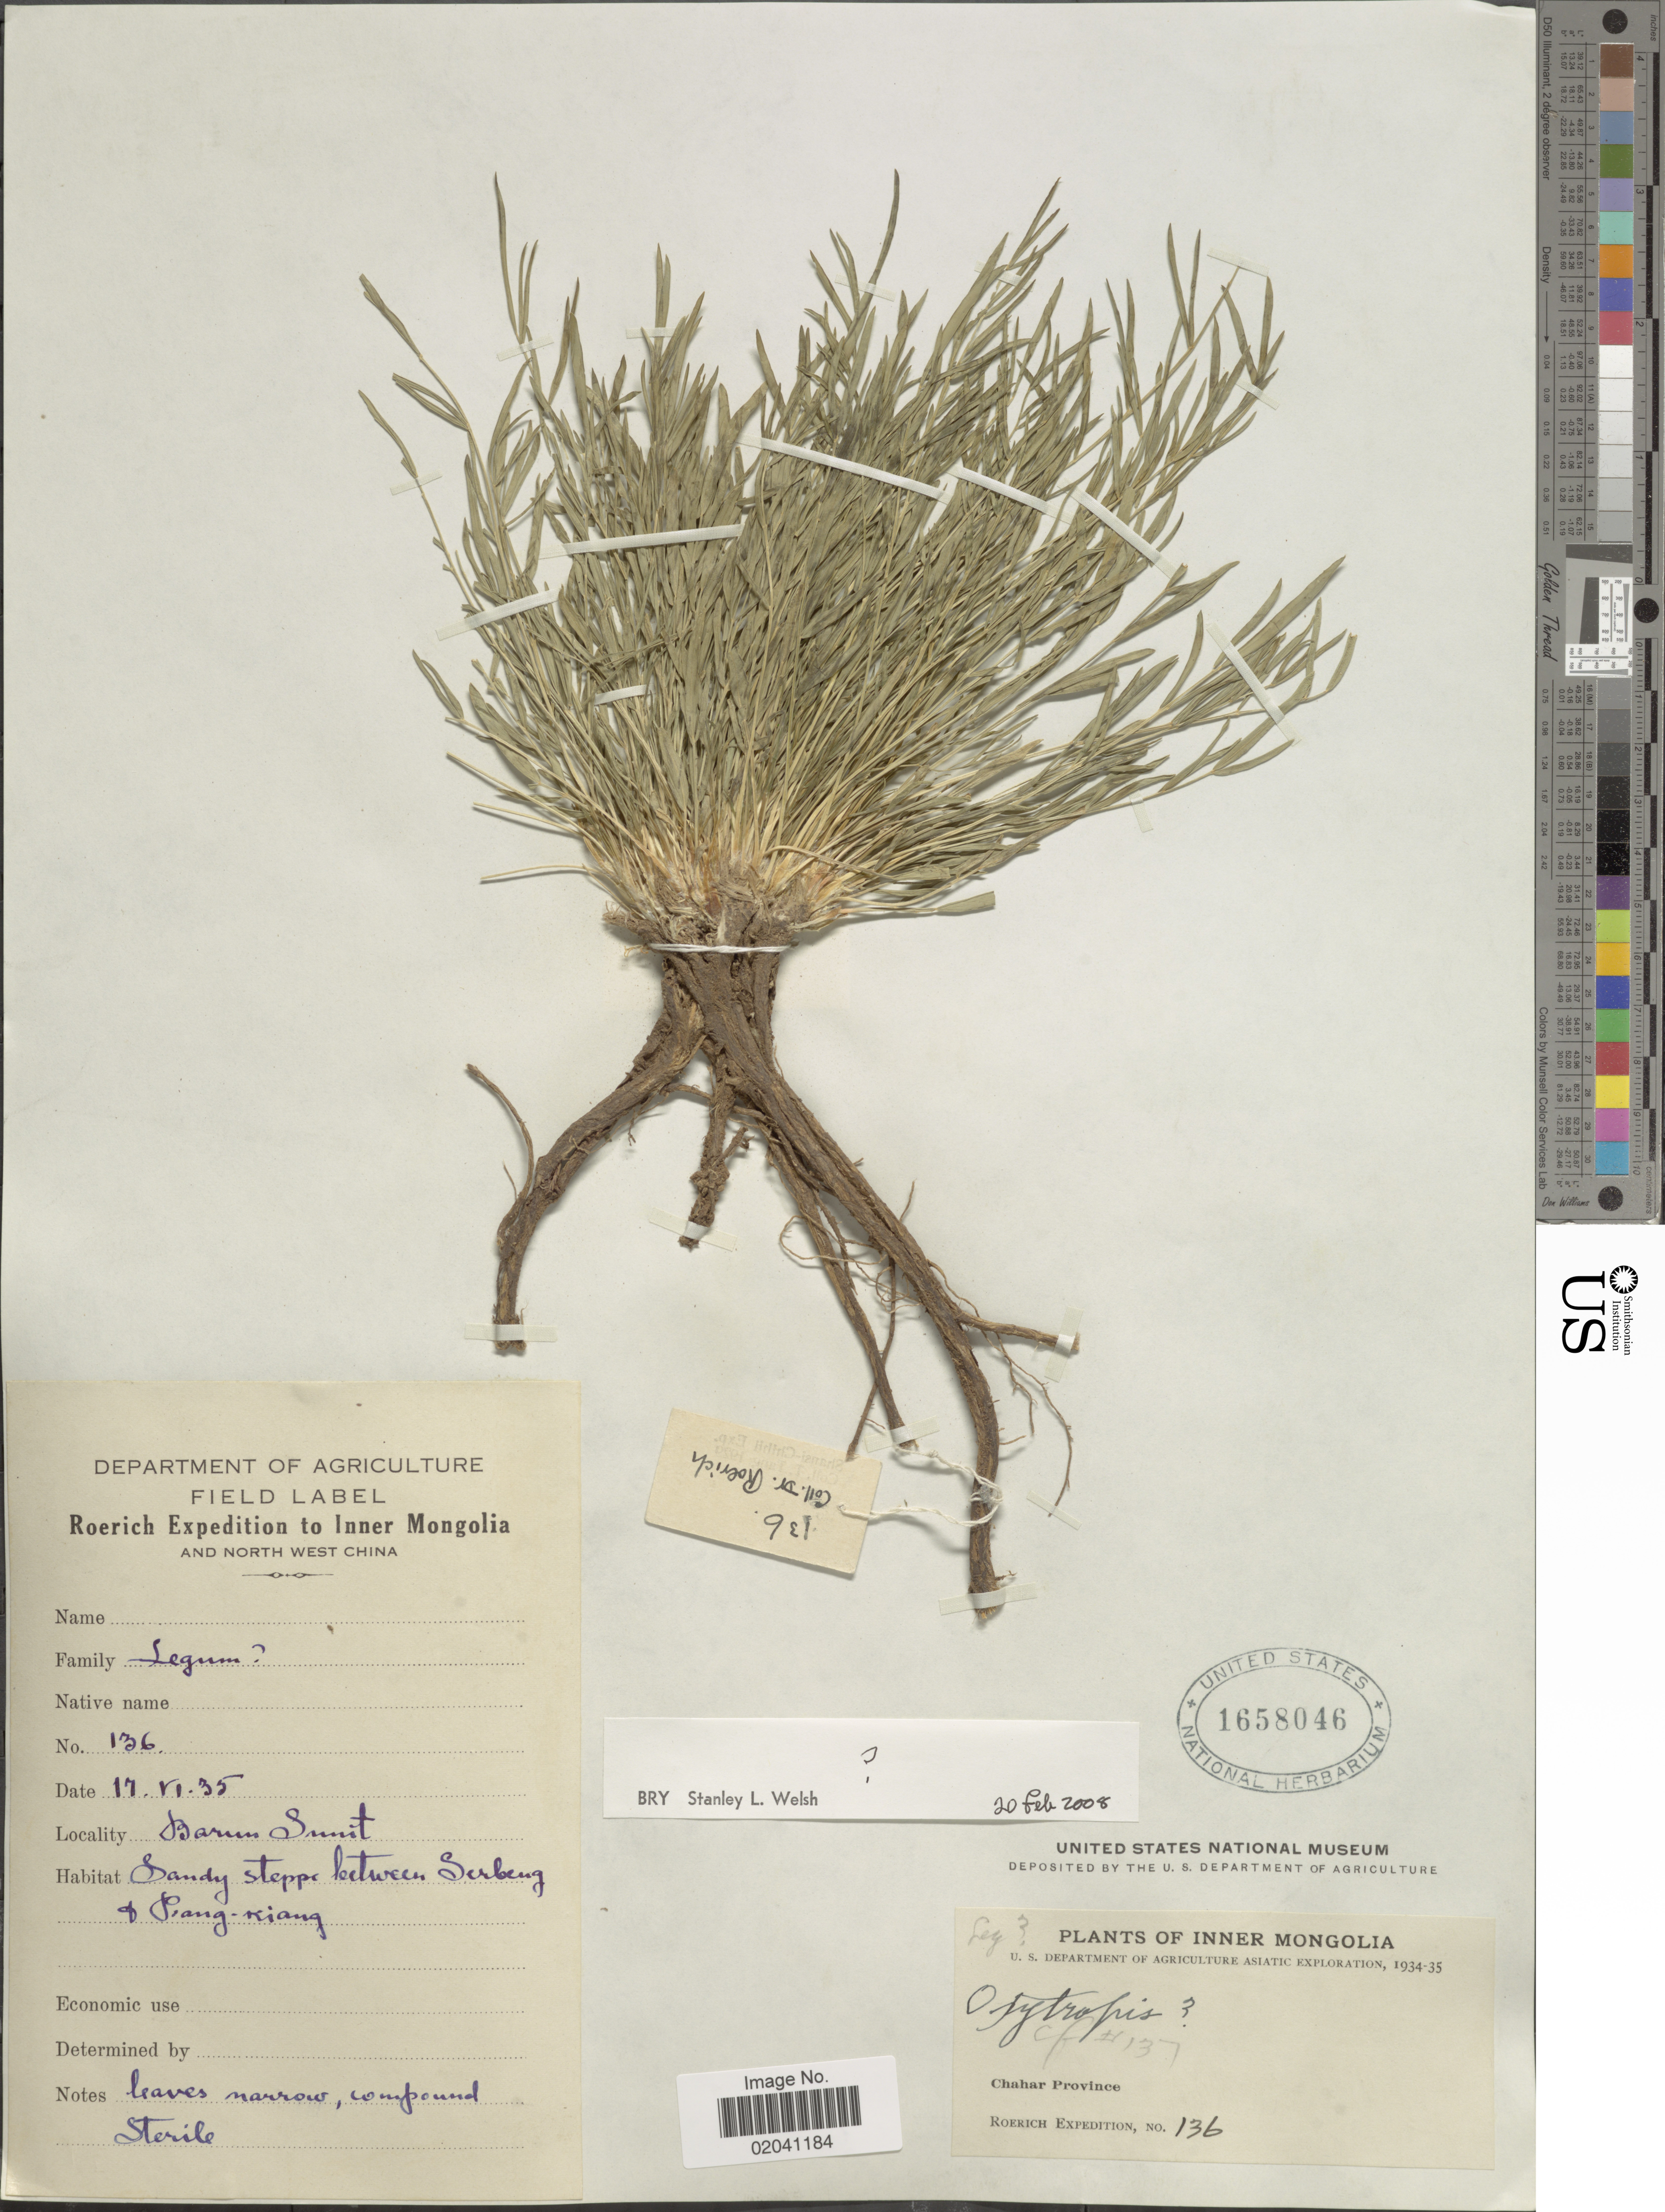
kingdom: Plantae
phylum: Tracheophyta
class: Magnoliopsida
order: Fabales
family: Fabaceae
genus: Oxytropis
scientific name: Oxytropis sp.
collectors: Roerich Expedition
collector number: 136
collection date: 1935-06-17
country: China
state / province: Nei Monggol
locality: Inner Mongolia. Chahar Province. barun Sunit. Sandy steppe between Serbeng & Piang-riang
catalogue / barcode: US 1658046